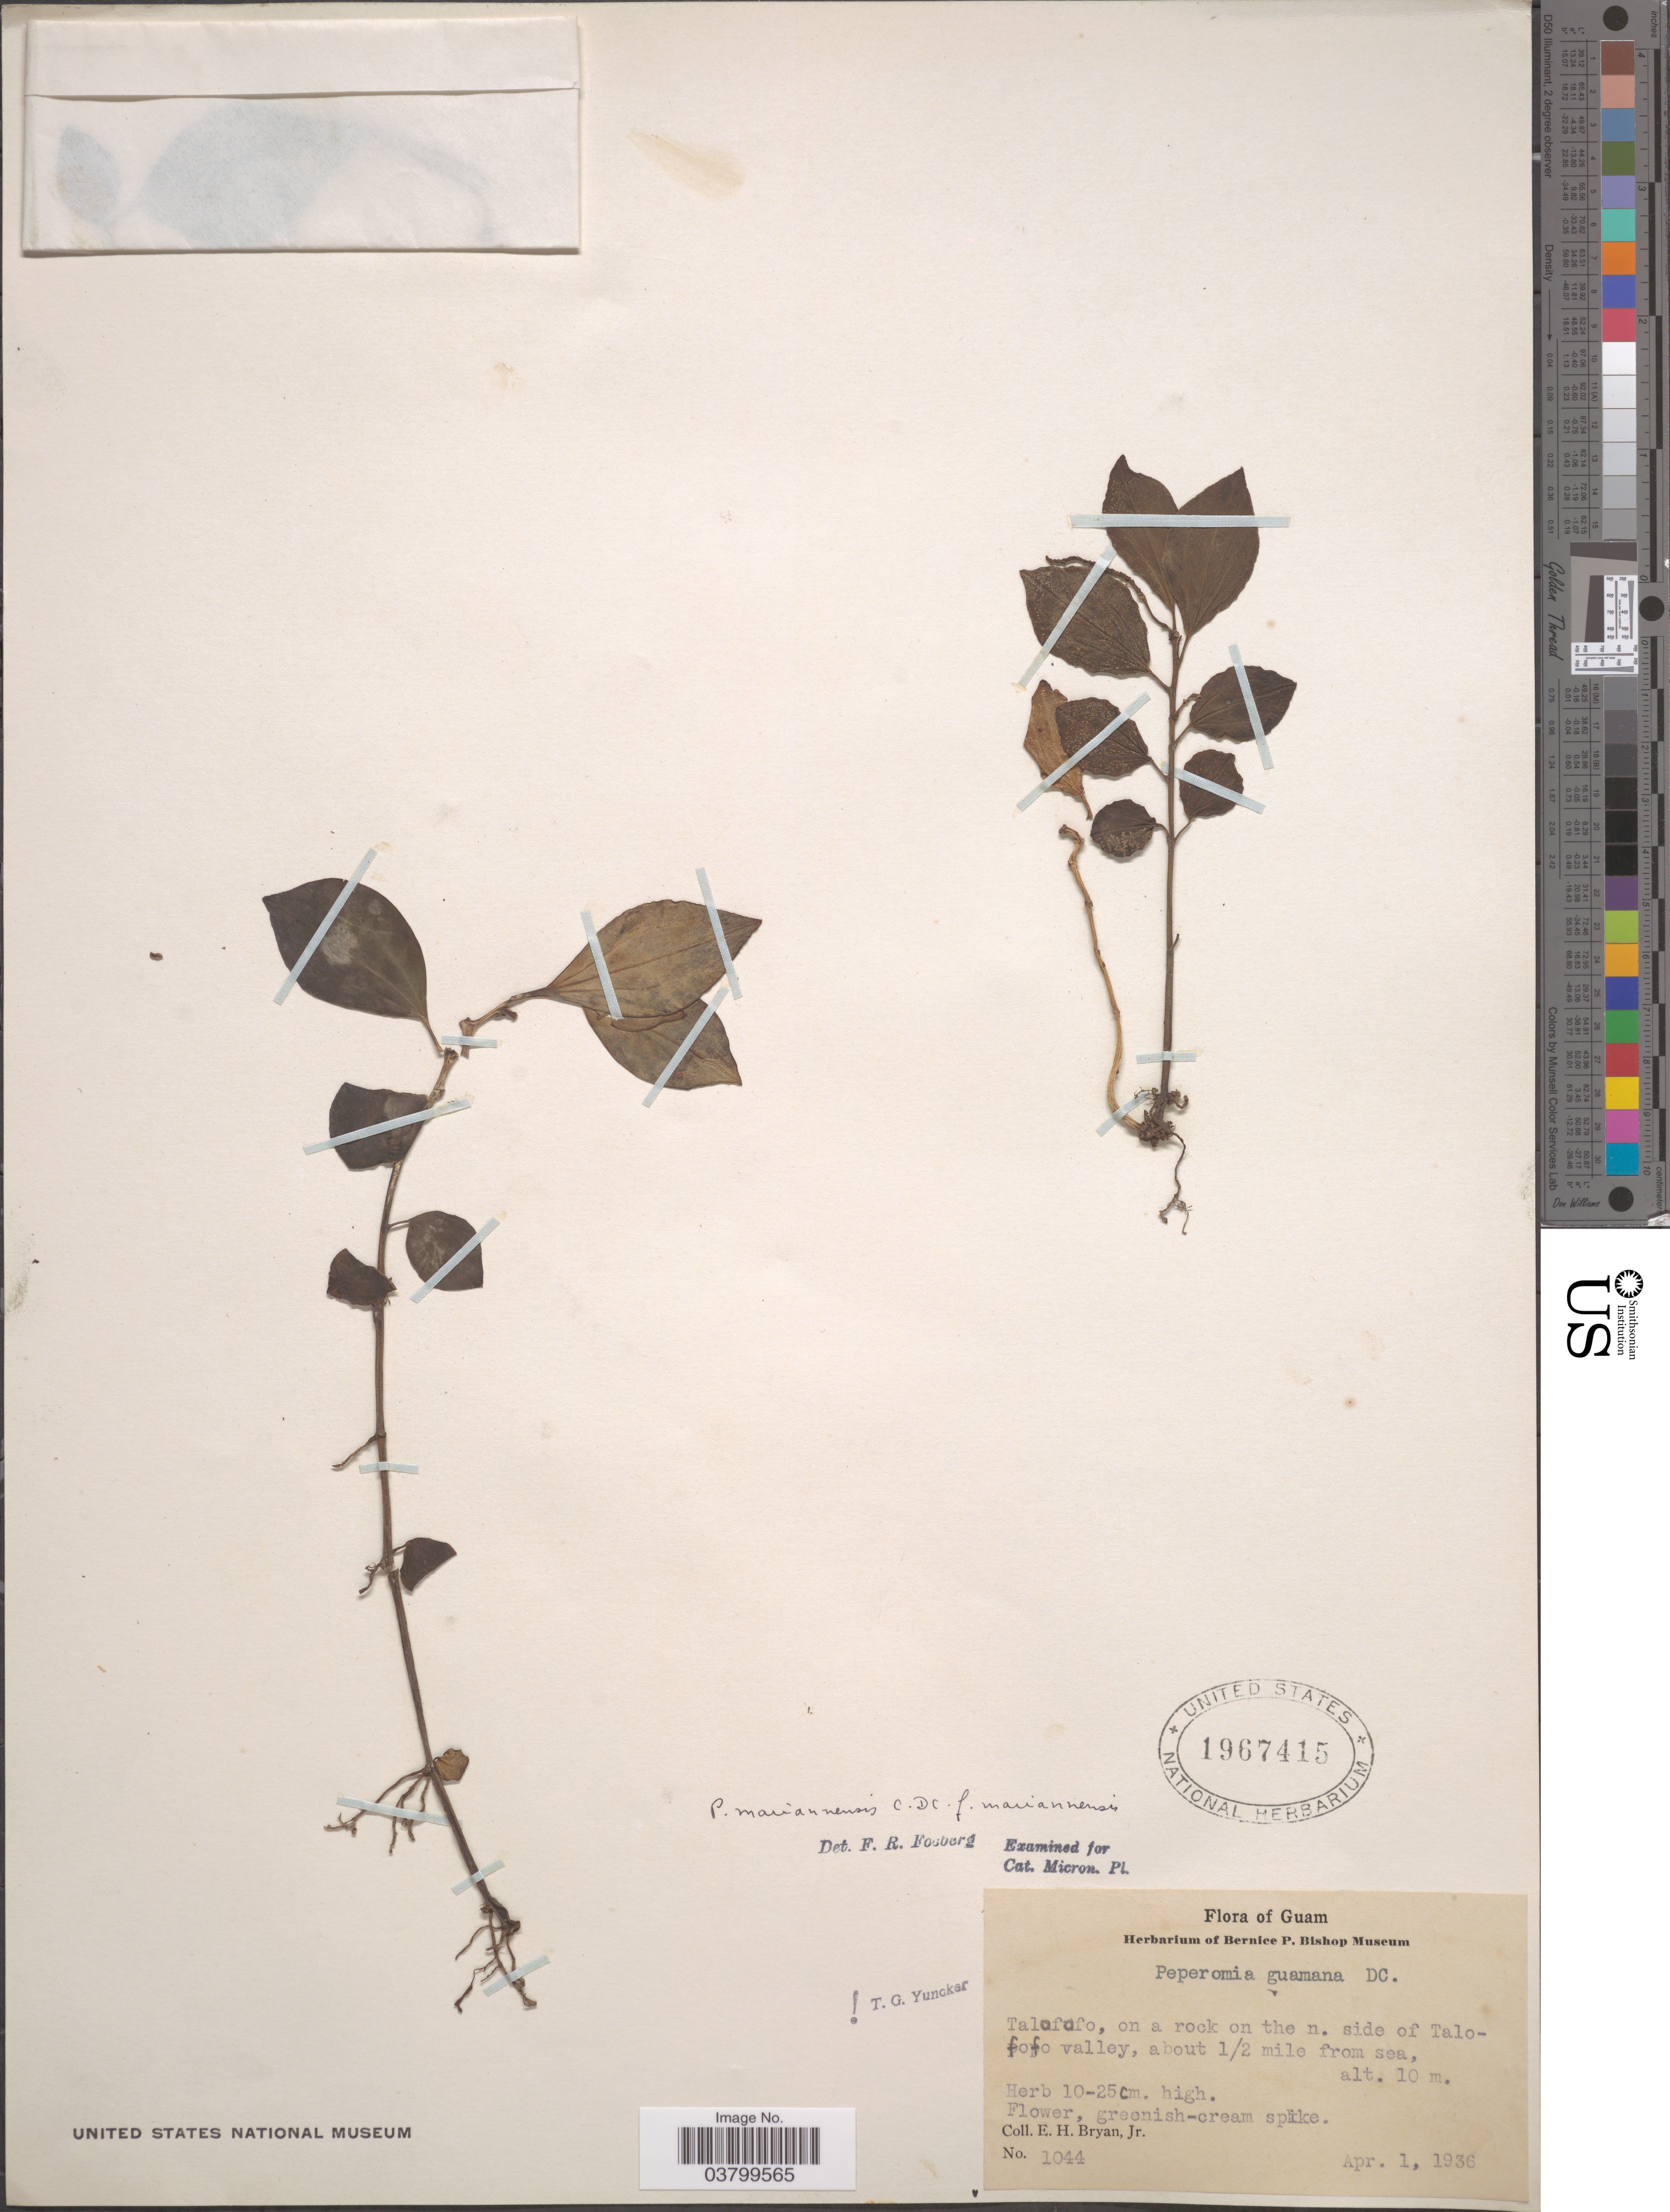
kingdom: Plantae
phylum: Tracheophyta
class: Magnoliopsida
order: Piperales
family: Piperaceae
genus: Peperomia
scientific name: Peperomia mariannensis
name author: C. DC.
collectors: E. Bryan Jr.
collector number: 1044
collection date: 1936-04-01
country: Guam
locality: Talofofo, on a rock on the n. side of Talofofo valley, about ½ mile from sea.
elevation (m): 10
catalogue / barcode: US 1967415